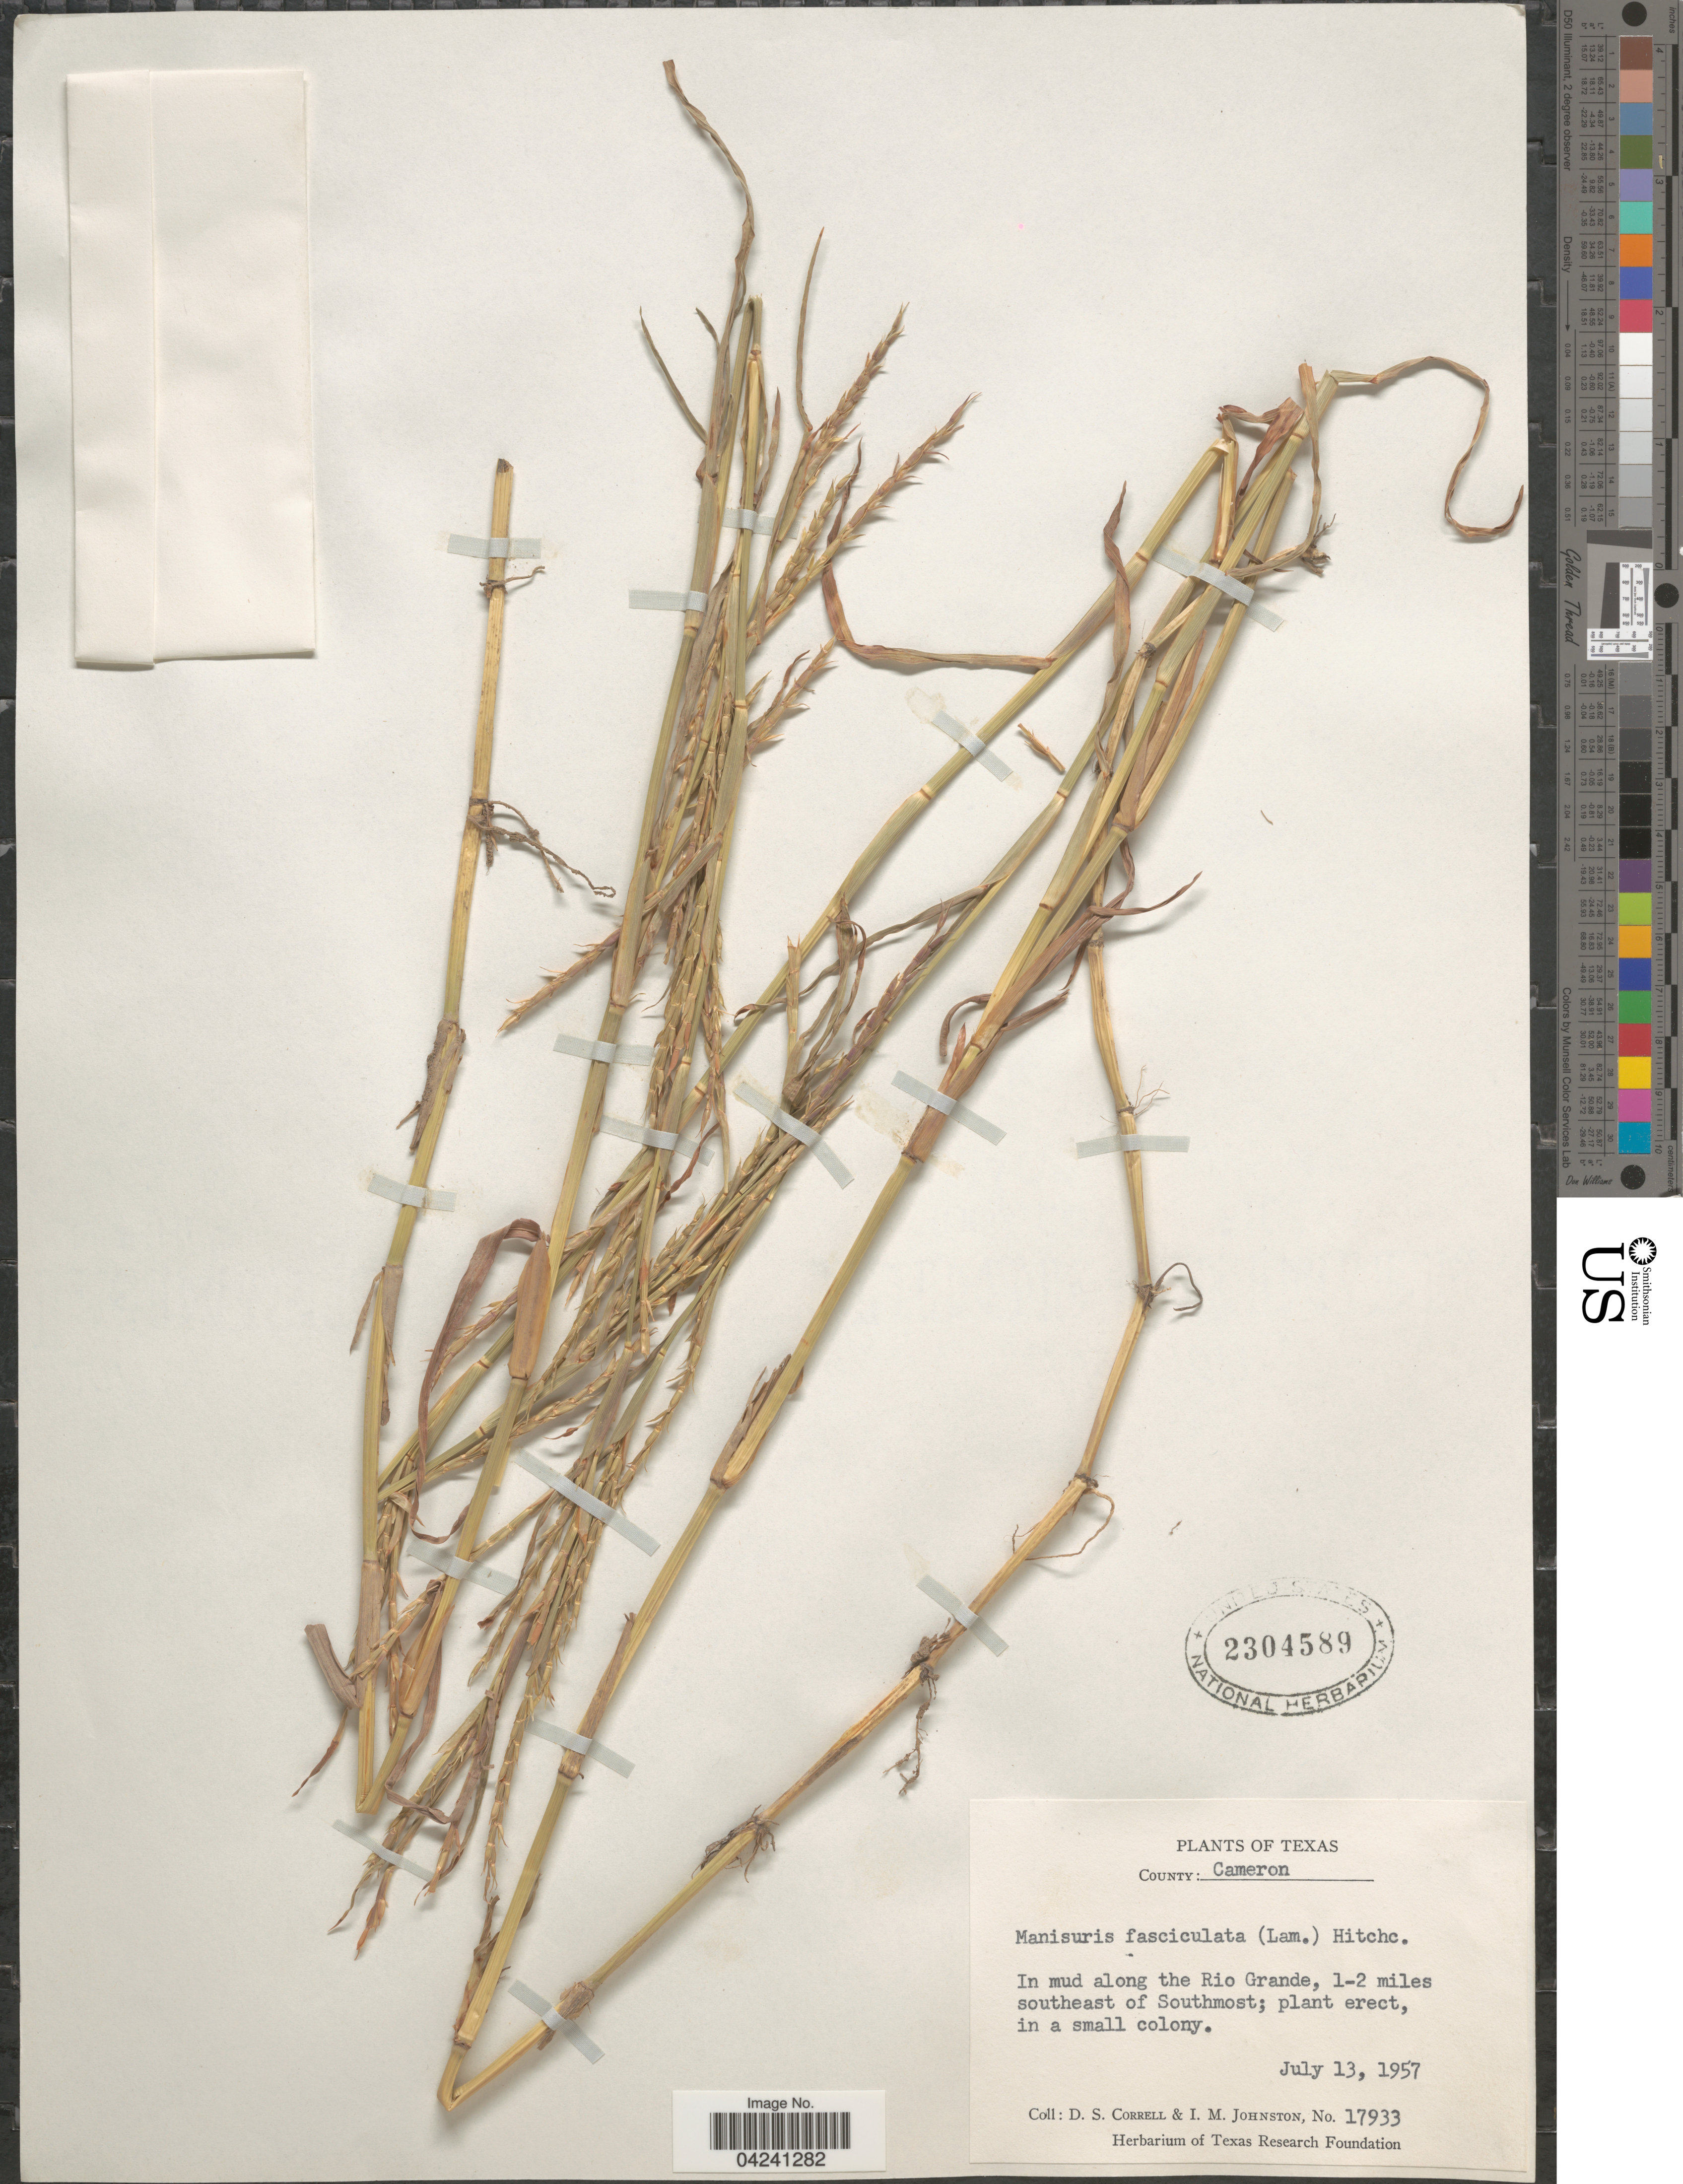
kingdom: Plantae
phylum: Tracheophyta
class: Liliopsida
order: Poales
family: Poaceae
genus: Hemarthria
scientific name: Hemarthria altissima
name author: (Poir.) Stapf & C. E. Hubb.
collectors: D. S. Correll & I.M. Johnston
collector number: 17933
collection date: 1957-07-13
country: United States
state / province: Texas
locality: County: Cameron. In mud along the Rio Grande, 1-2 miles southeast of Southmost.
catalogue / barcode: US 2304589